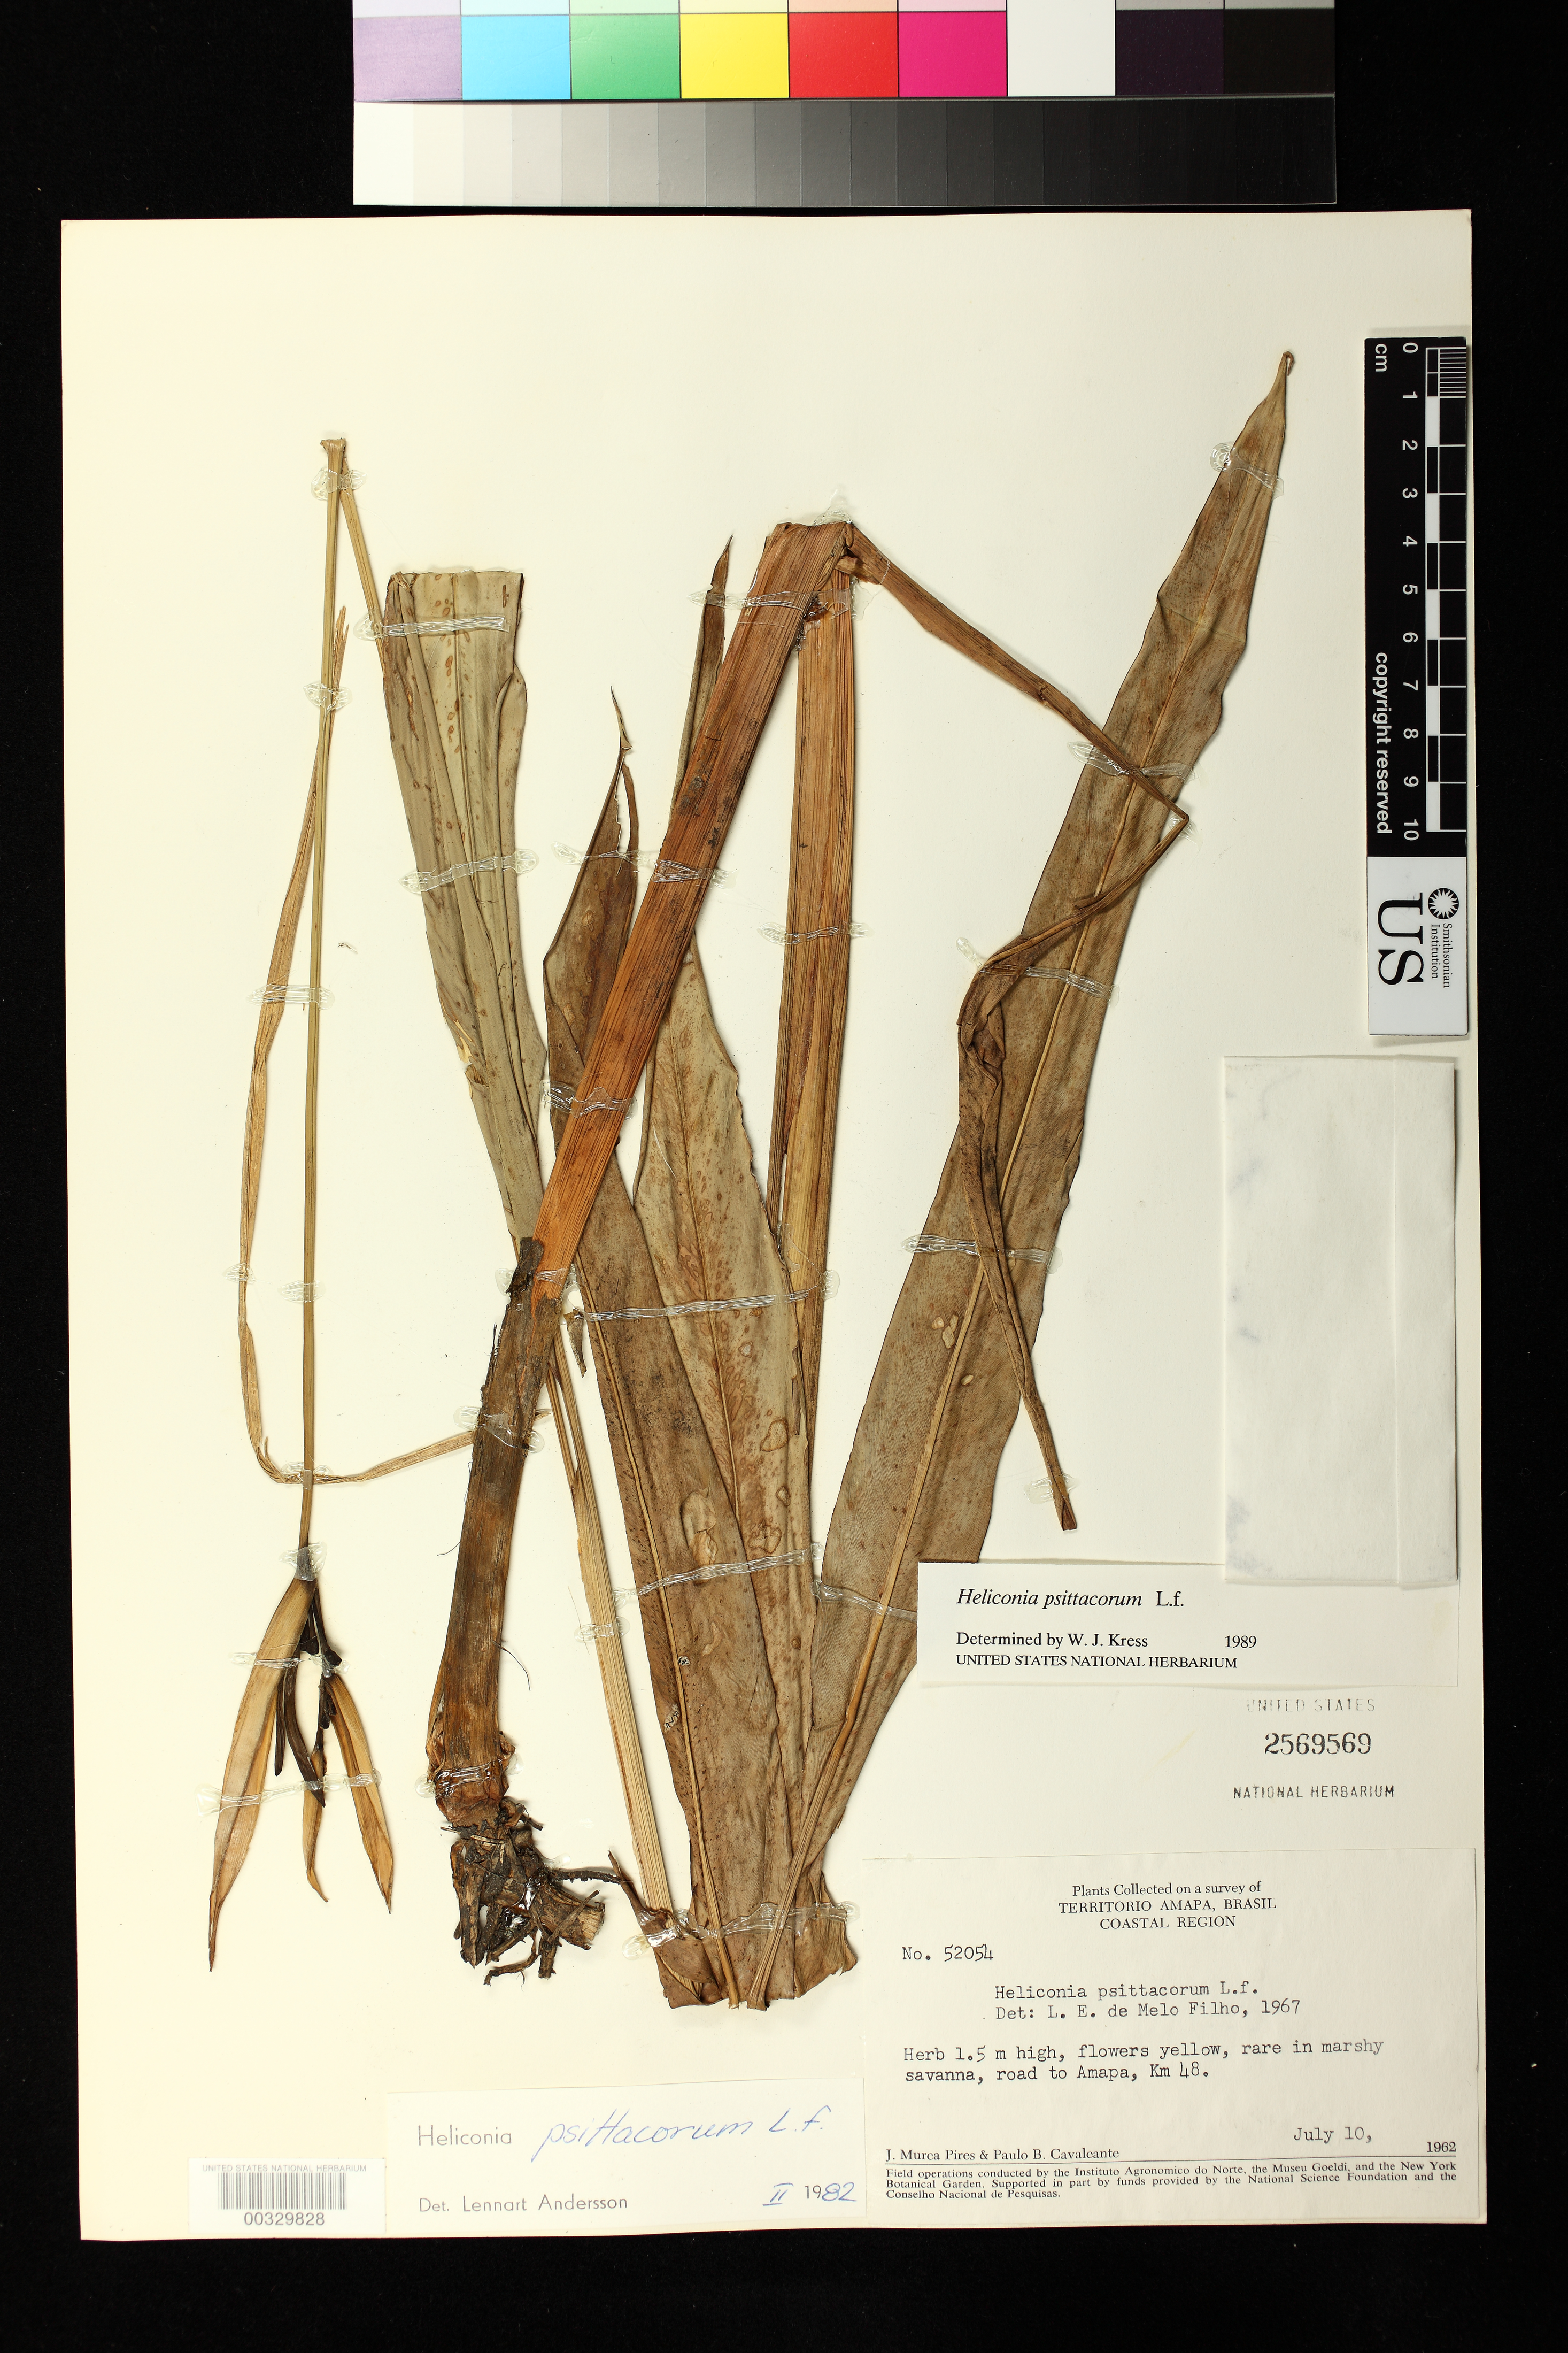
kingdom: Plantae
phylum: Tracheophyta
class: Liliopsida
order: Zingiberales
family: Heliconiaceae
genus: Heliconia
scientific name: Heliconia psittacorum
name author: L. f.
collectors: J. M. Pires & P. B. Cavalcante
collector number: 52054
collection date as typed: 10 Jul 1962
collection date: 1962-07-10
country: Brazil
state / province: Amapá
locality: Coastal region, road to amapa, km 48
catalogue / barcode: US 2569569